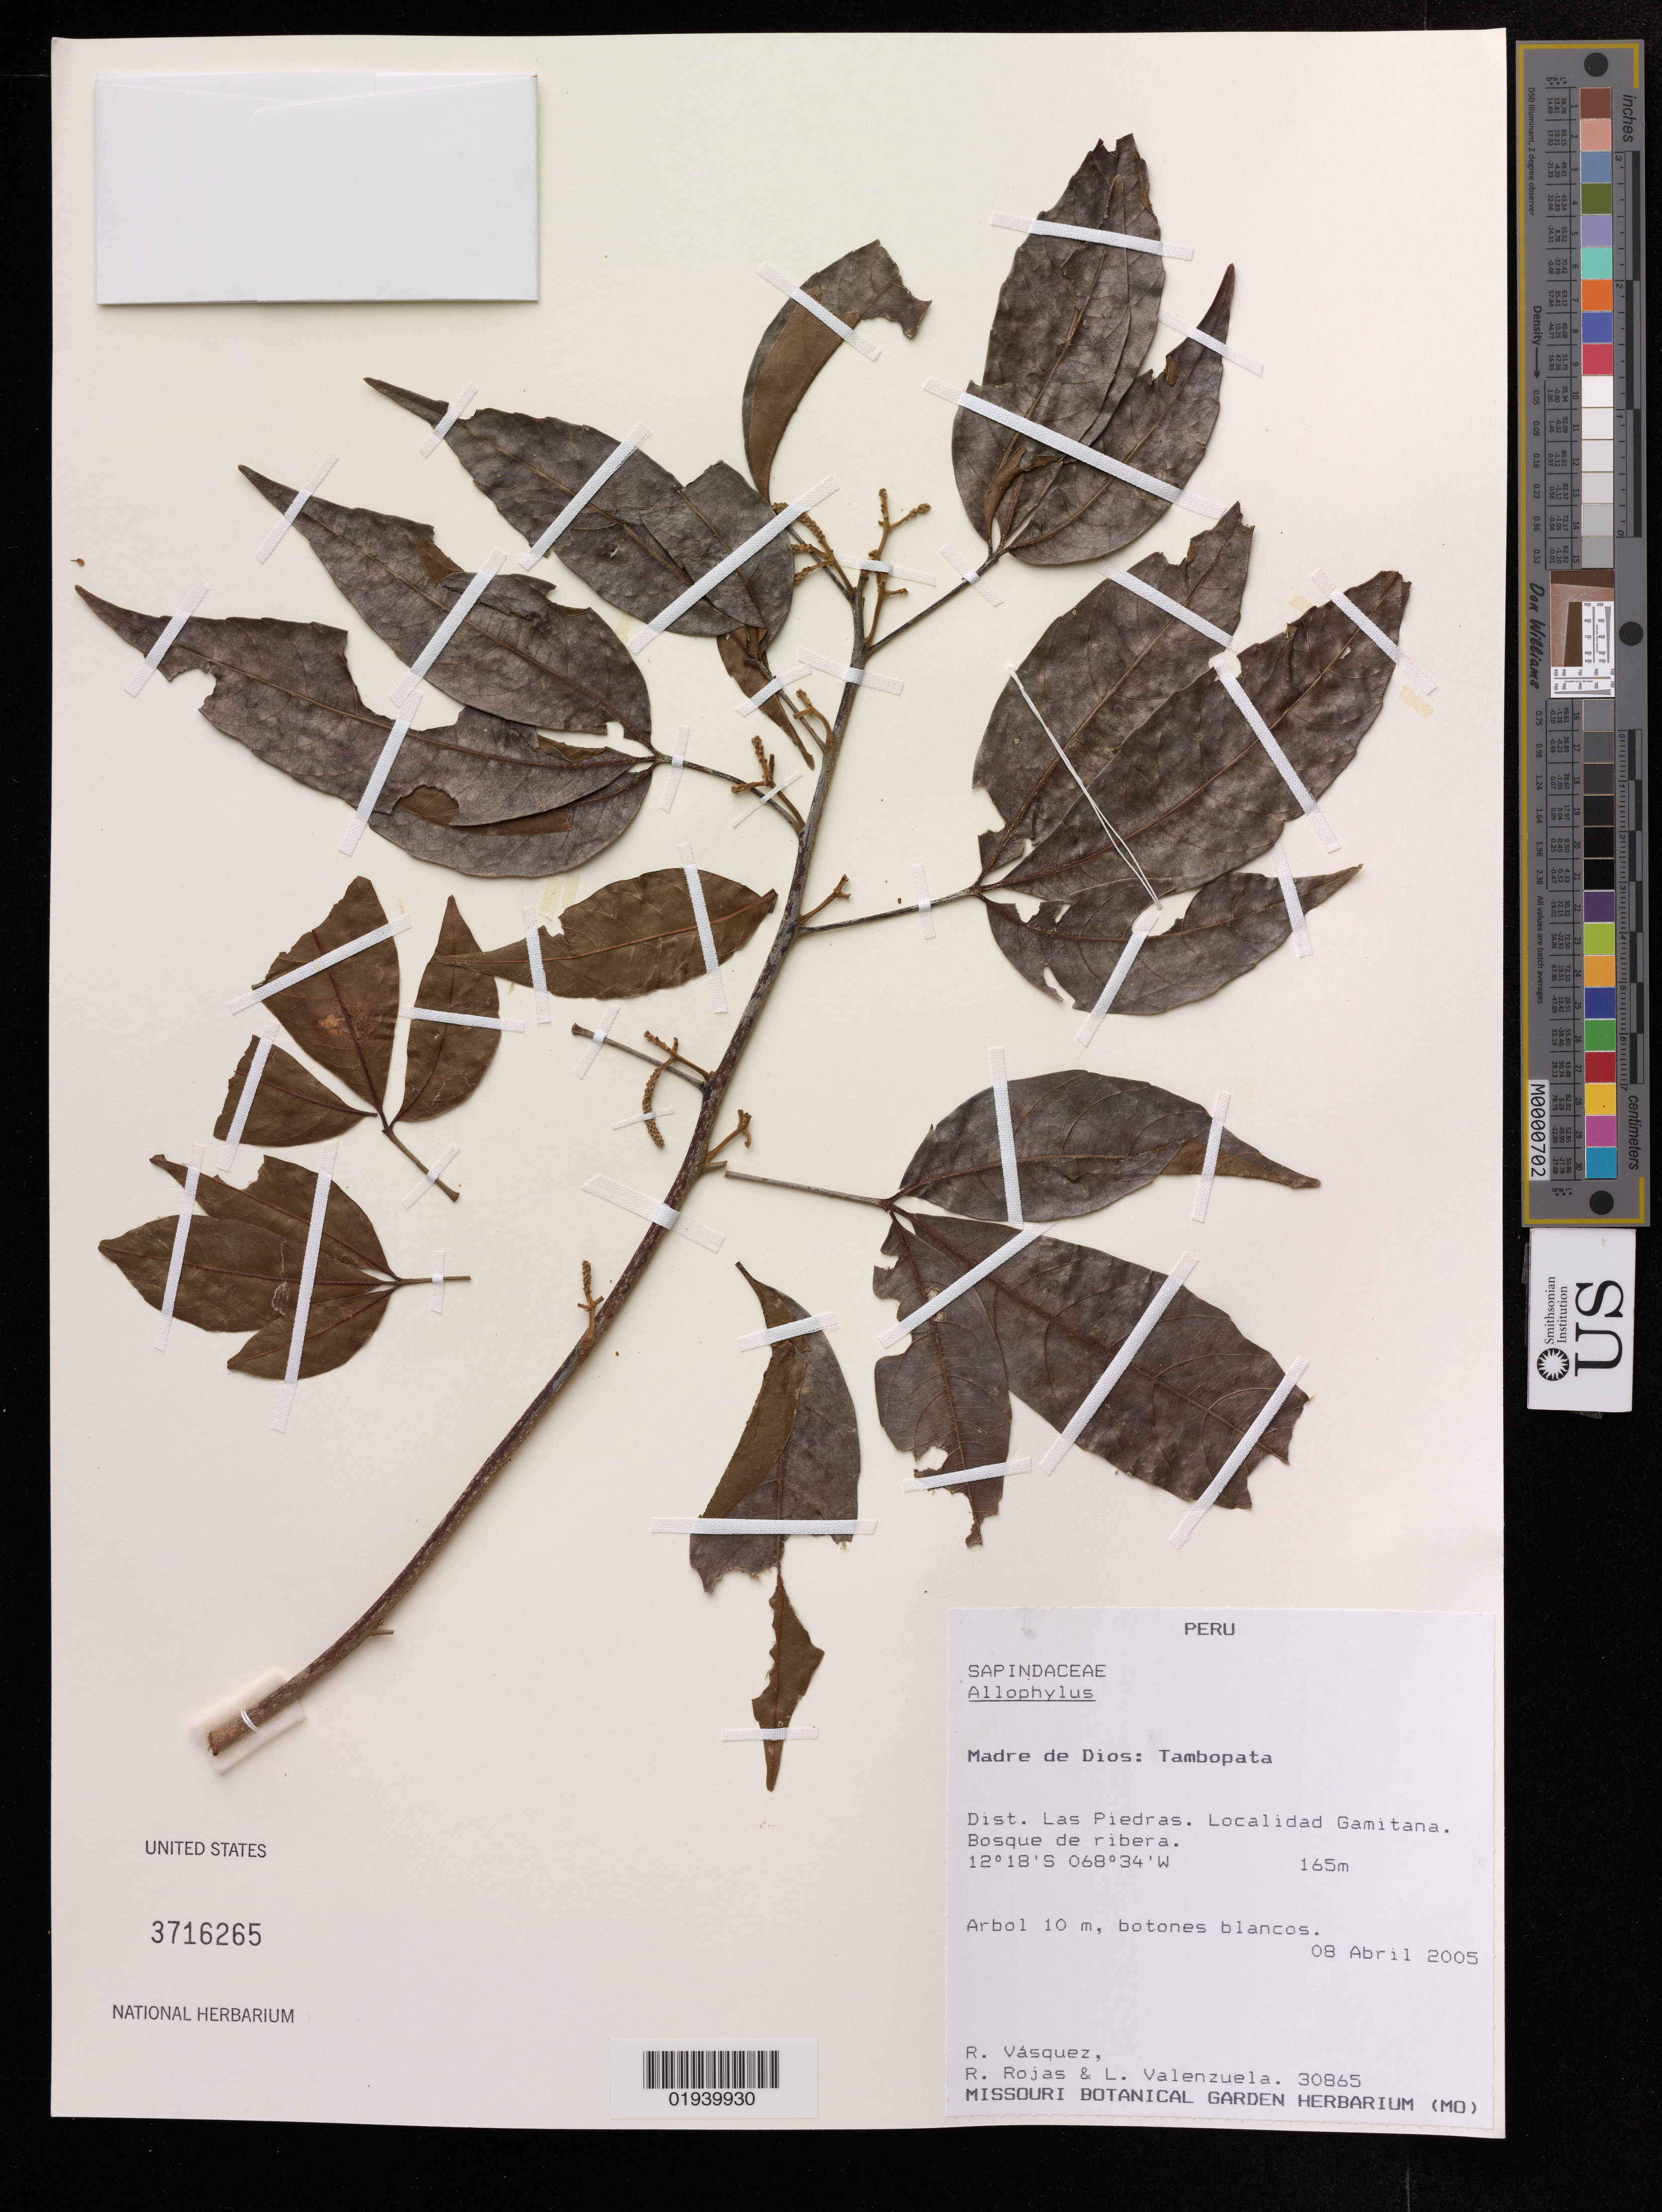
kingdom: Plantae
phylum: Tracheophyta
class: Magnoliopsida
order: Sapindales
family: Sapindaceae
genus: Allophylus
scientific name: Allophylus sp.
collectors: R. Vásquez M., R. Rojas & L. Valenzuela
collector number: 30865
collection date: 2005-04-08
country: Peru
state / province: Madre de Dios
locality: Tambopata. Dist. Las Piedras, localidad Gamitana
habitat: Bosque de ribera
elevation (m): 165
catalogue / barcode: US 3716265